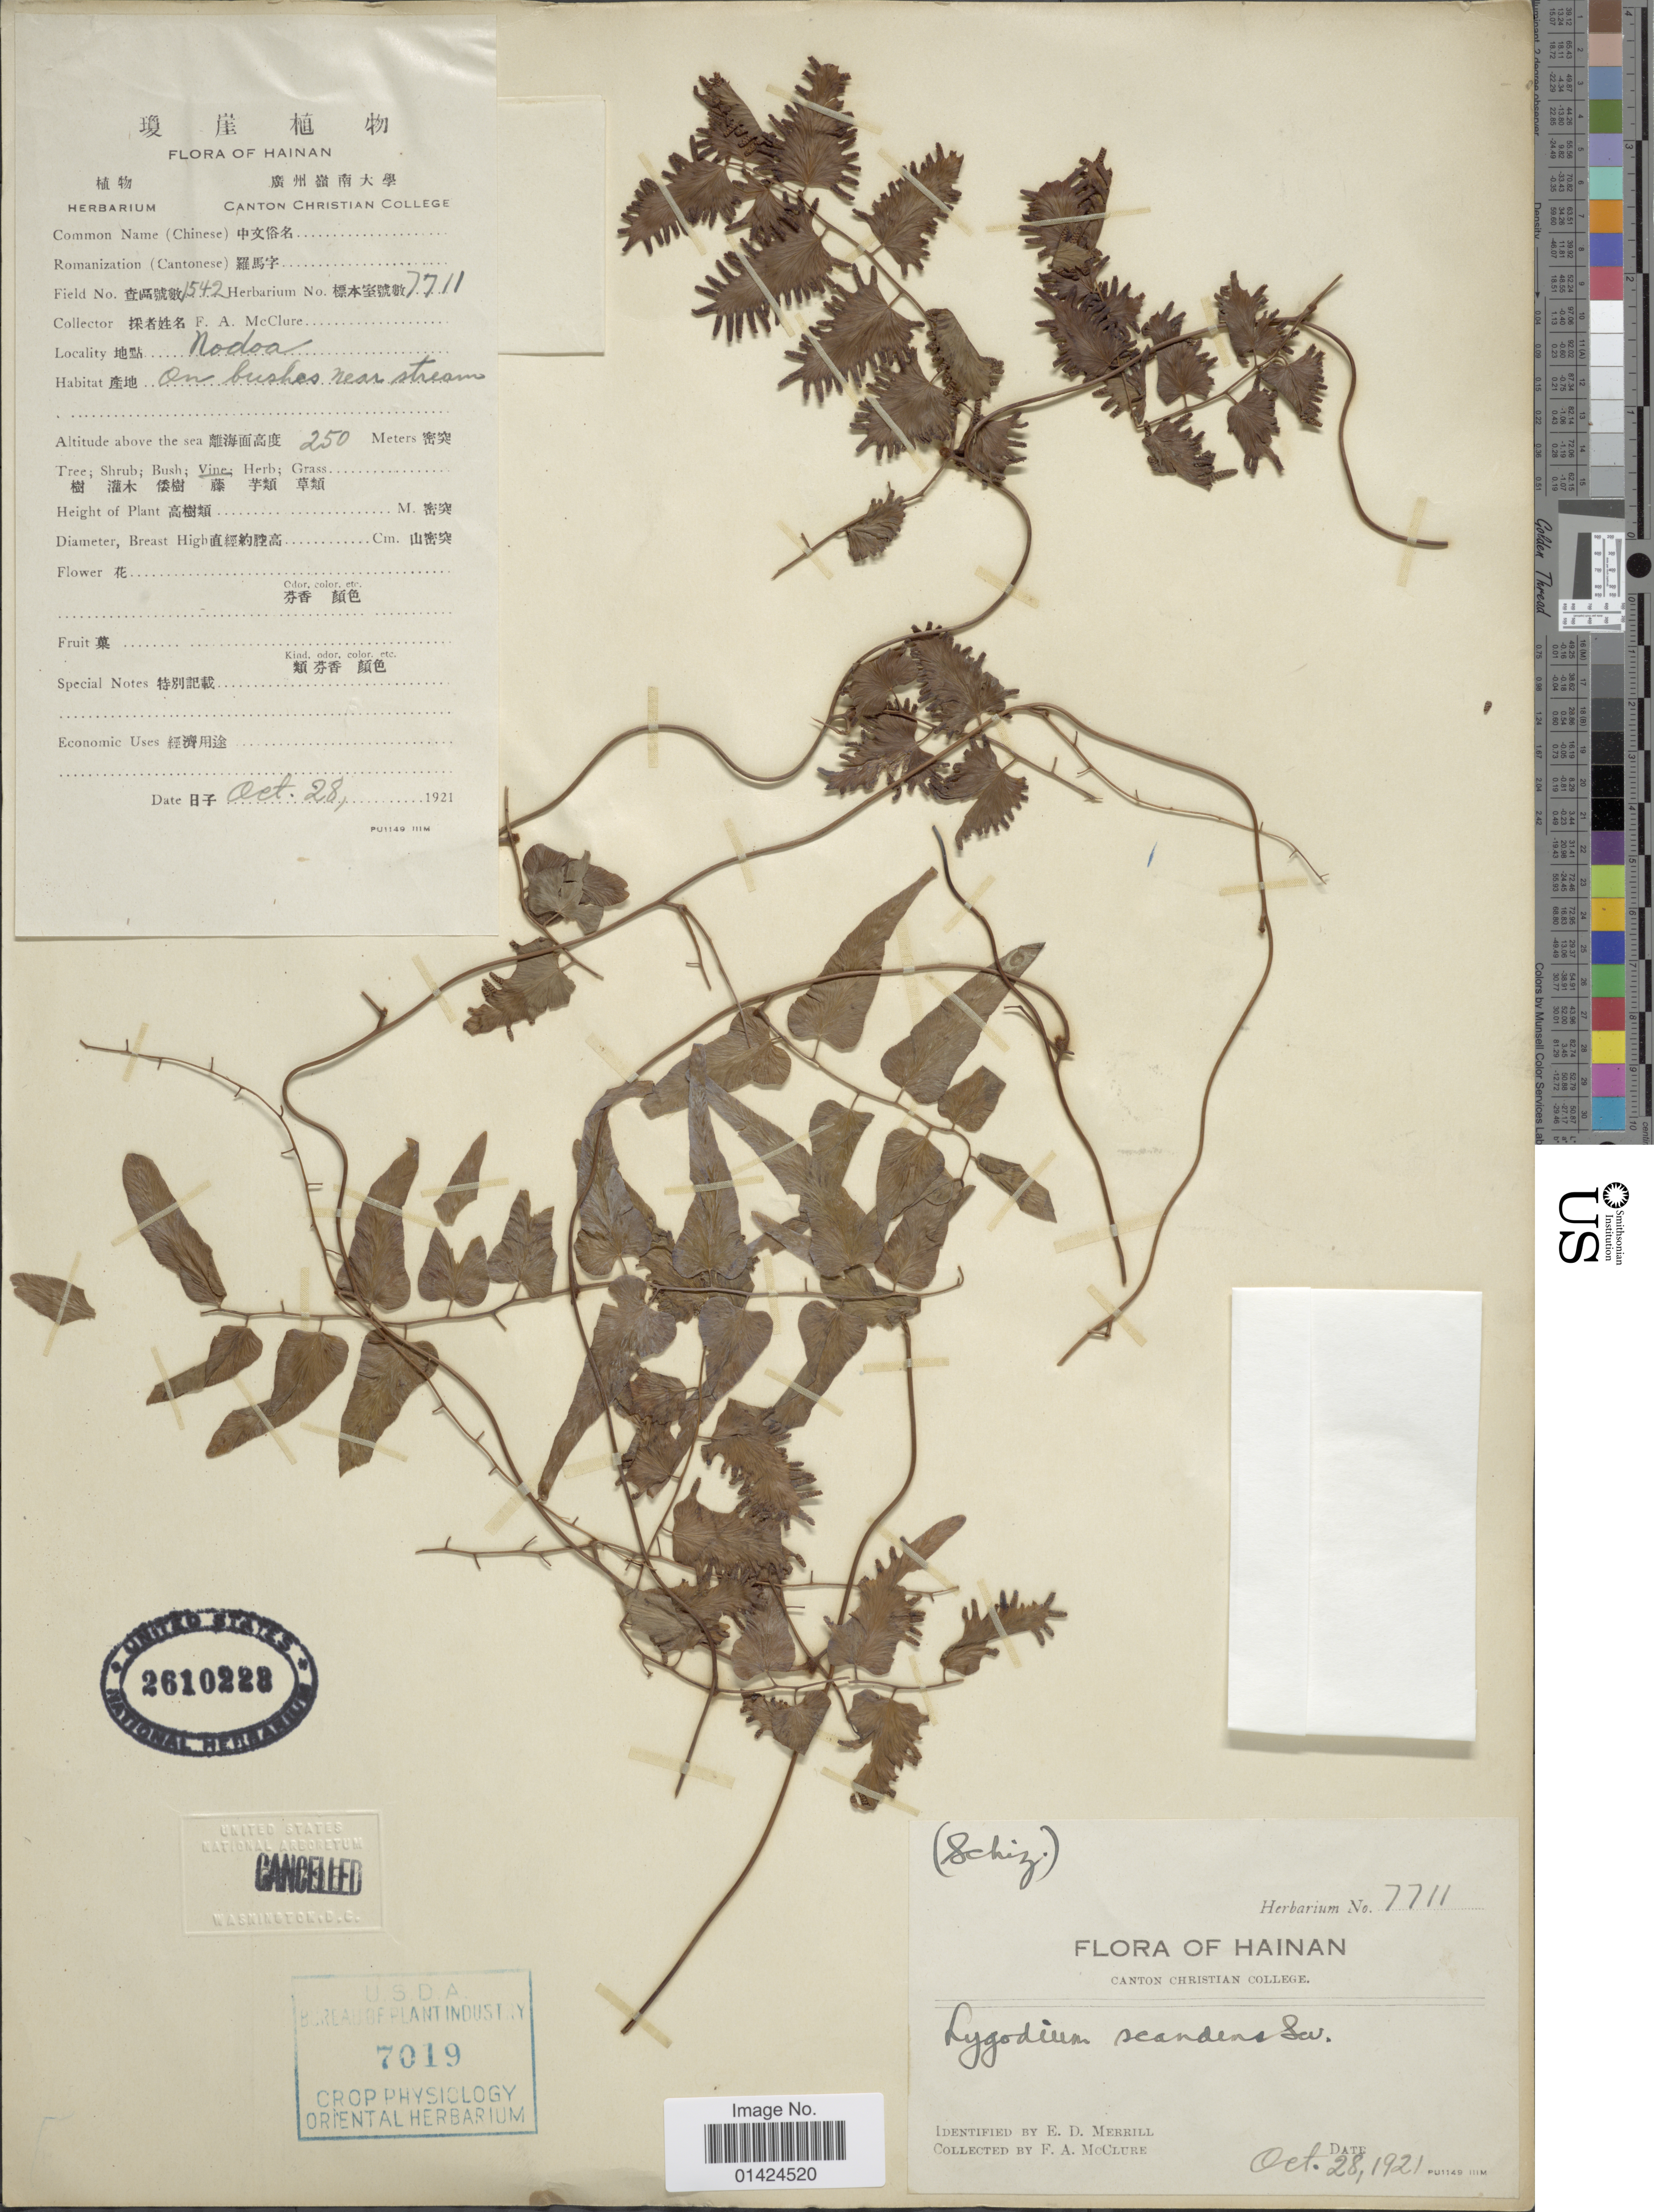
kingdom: Plantae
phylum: Tracheophyta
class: Polypodiopsida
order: Schizaeales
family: Lygodiaceae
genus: Lygodium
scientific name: Lygodium microphyllum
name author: (Cav.) R. Br.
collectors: F. A. McClure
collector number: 1542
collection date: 1921-10-28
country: China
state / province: Hainan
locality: Nodoa.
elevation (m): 250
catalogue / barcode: US 2610228